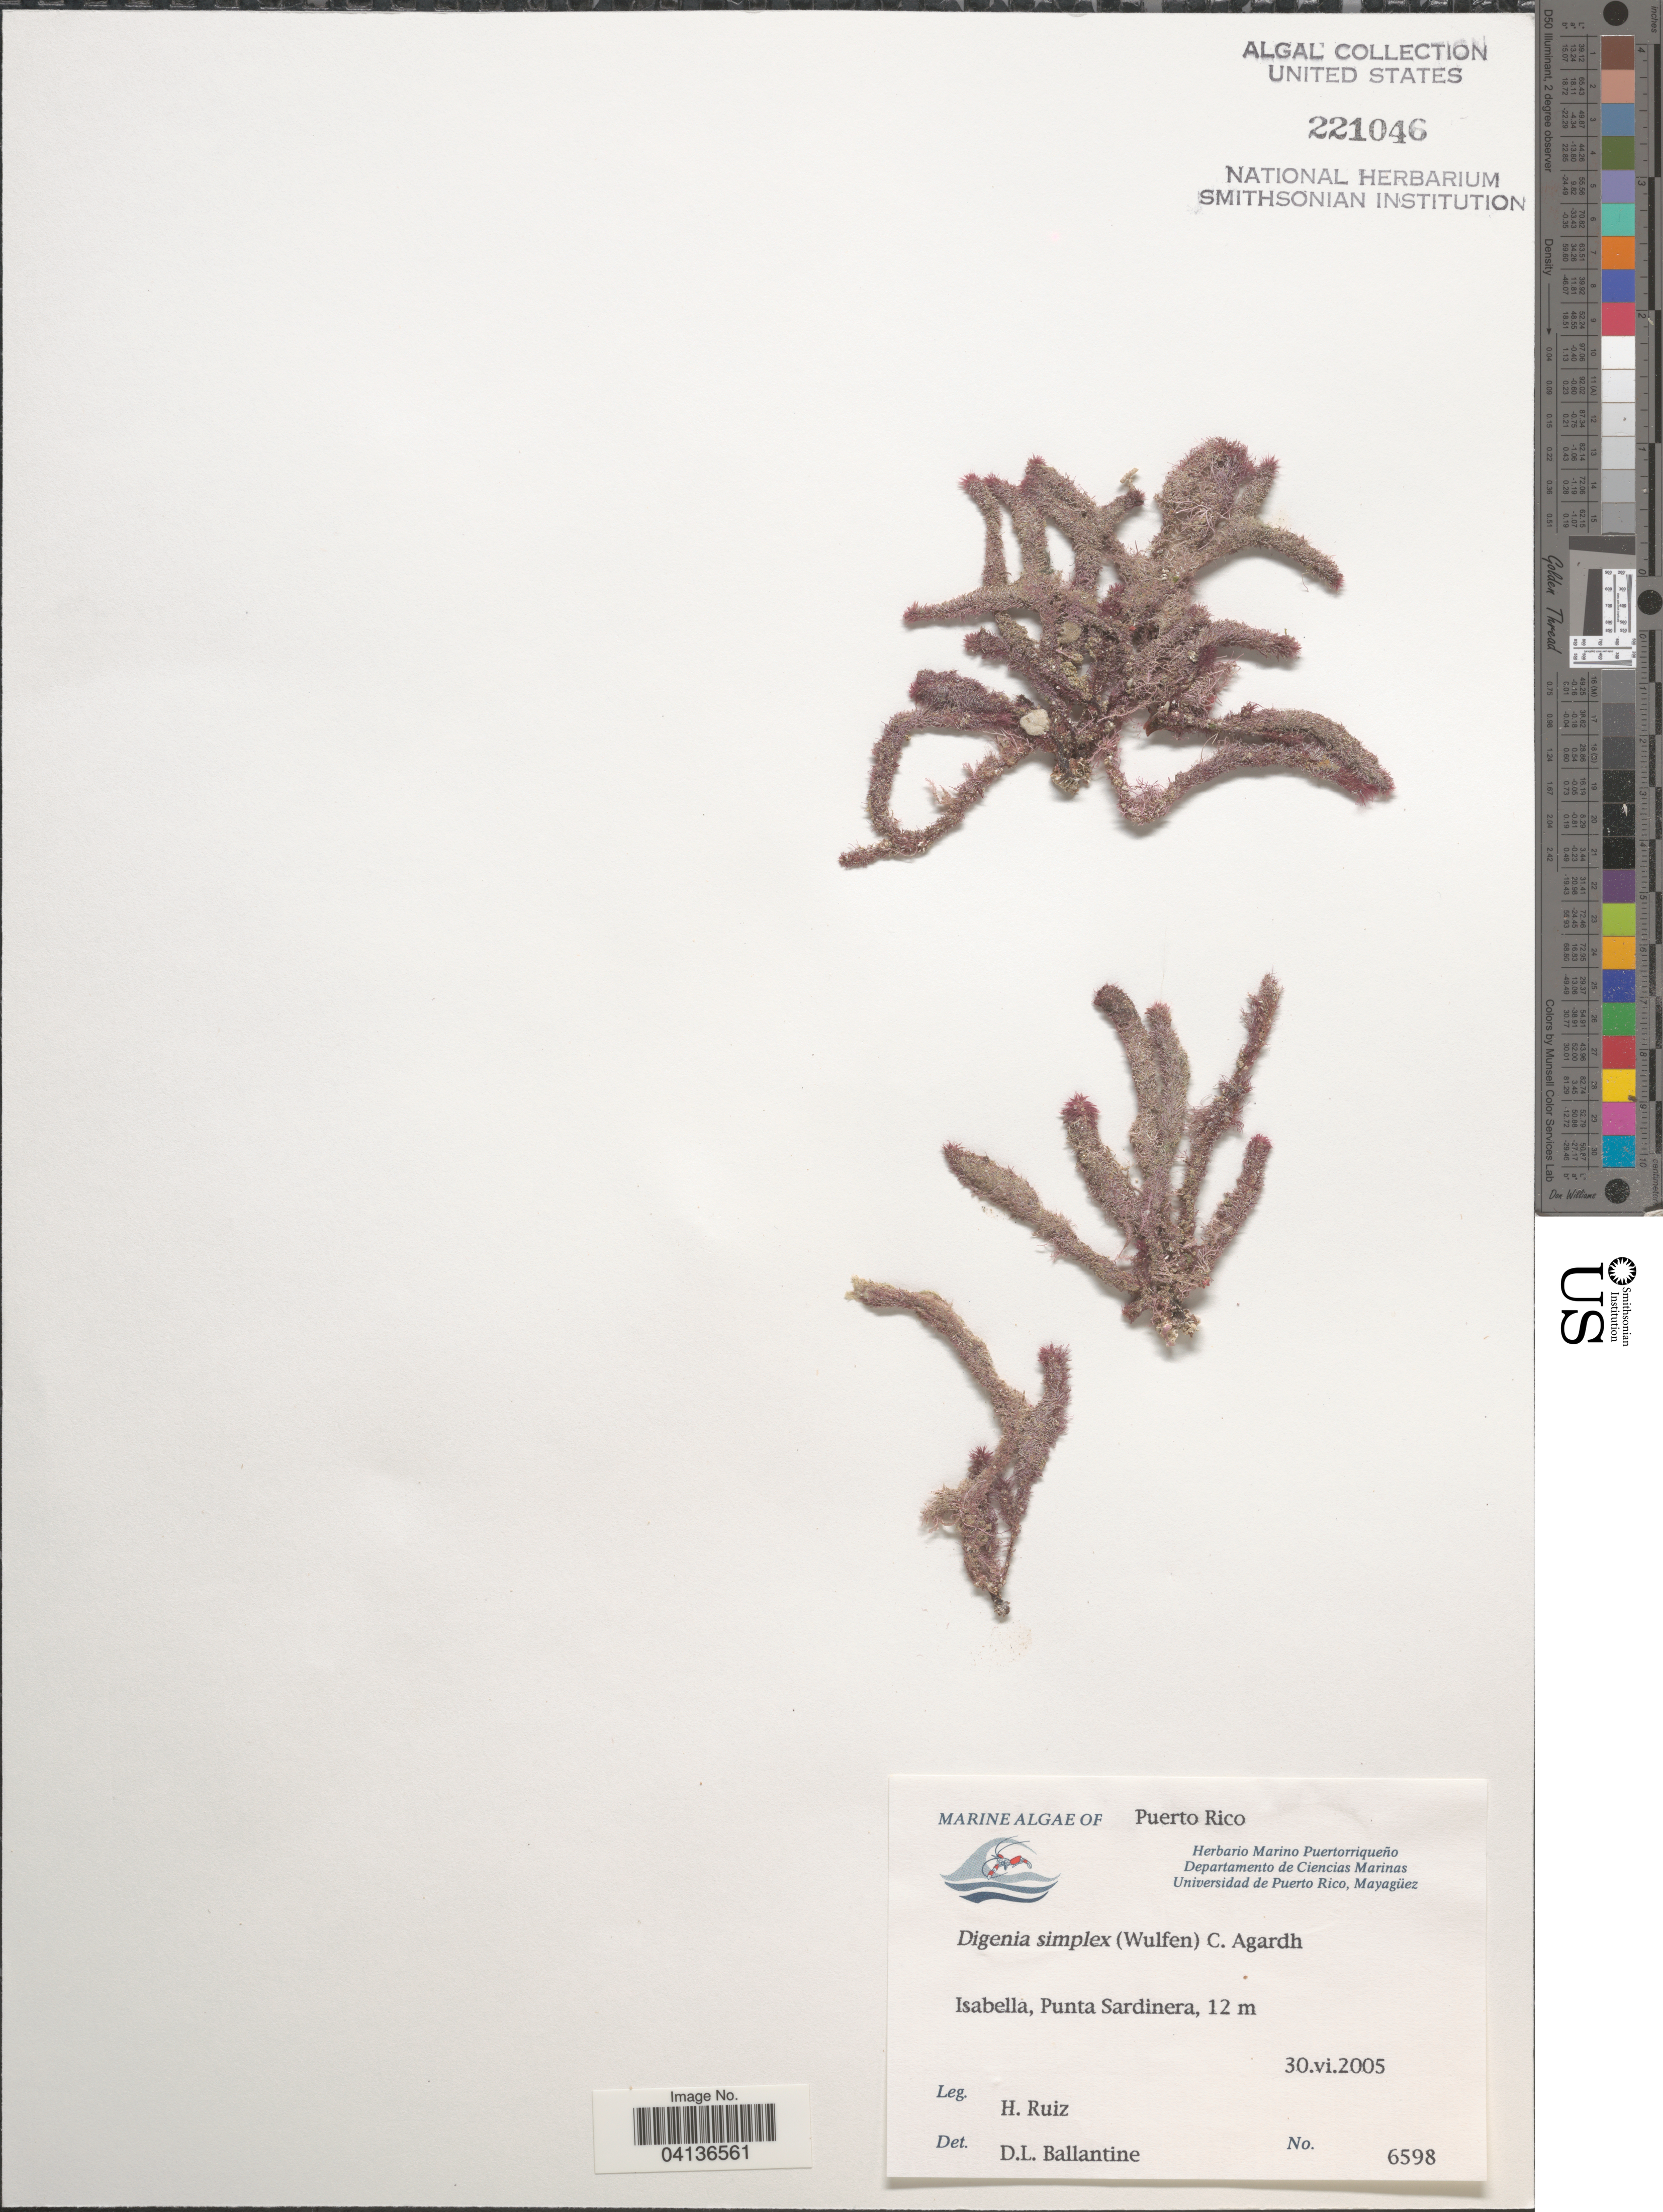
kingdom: Plantae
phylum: Rhodophyta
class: Florideophyceae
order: Ceramiales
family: Rhodomelaceae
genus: Digenea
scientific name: Digenea simplex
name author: (Wulfen) C. Agardh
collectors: H. Ruiz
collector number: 6598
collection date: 2005-06-30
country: Puerto Rico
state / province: Isabela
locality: Isabella, Punta Sardinera.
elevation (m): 12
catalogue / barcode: US 221046